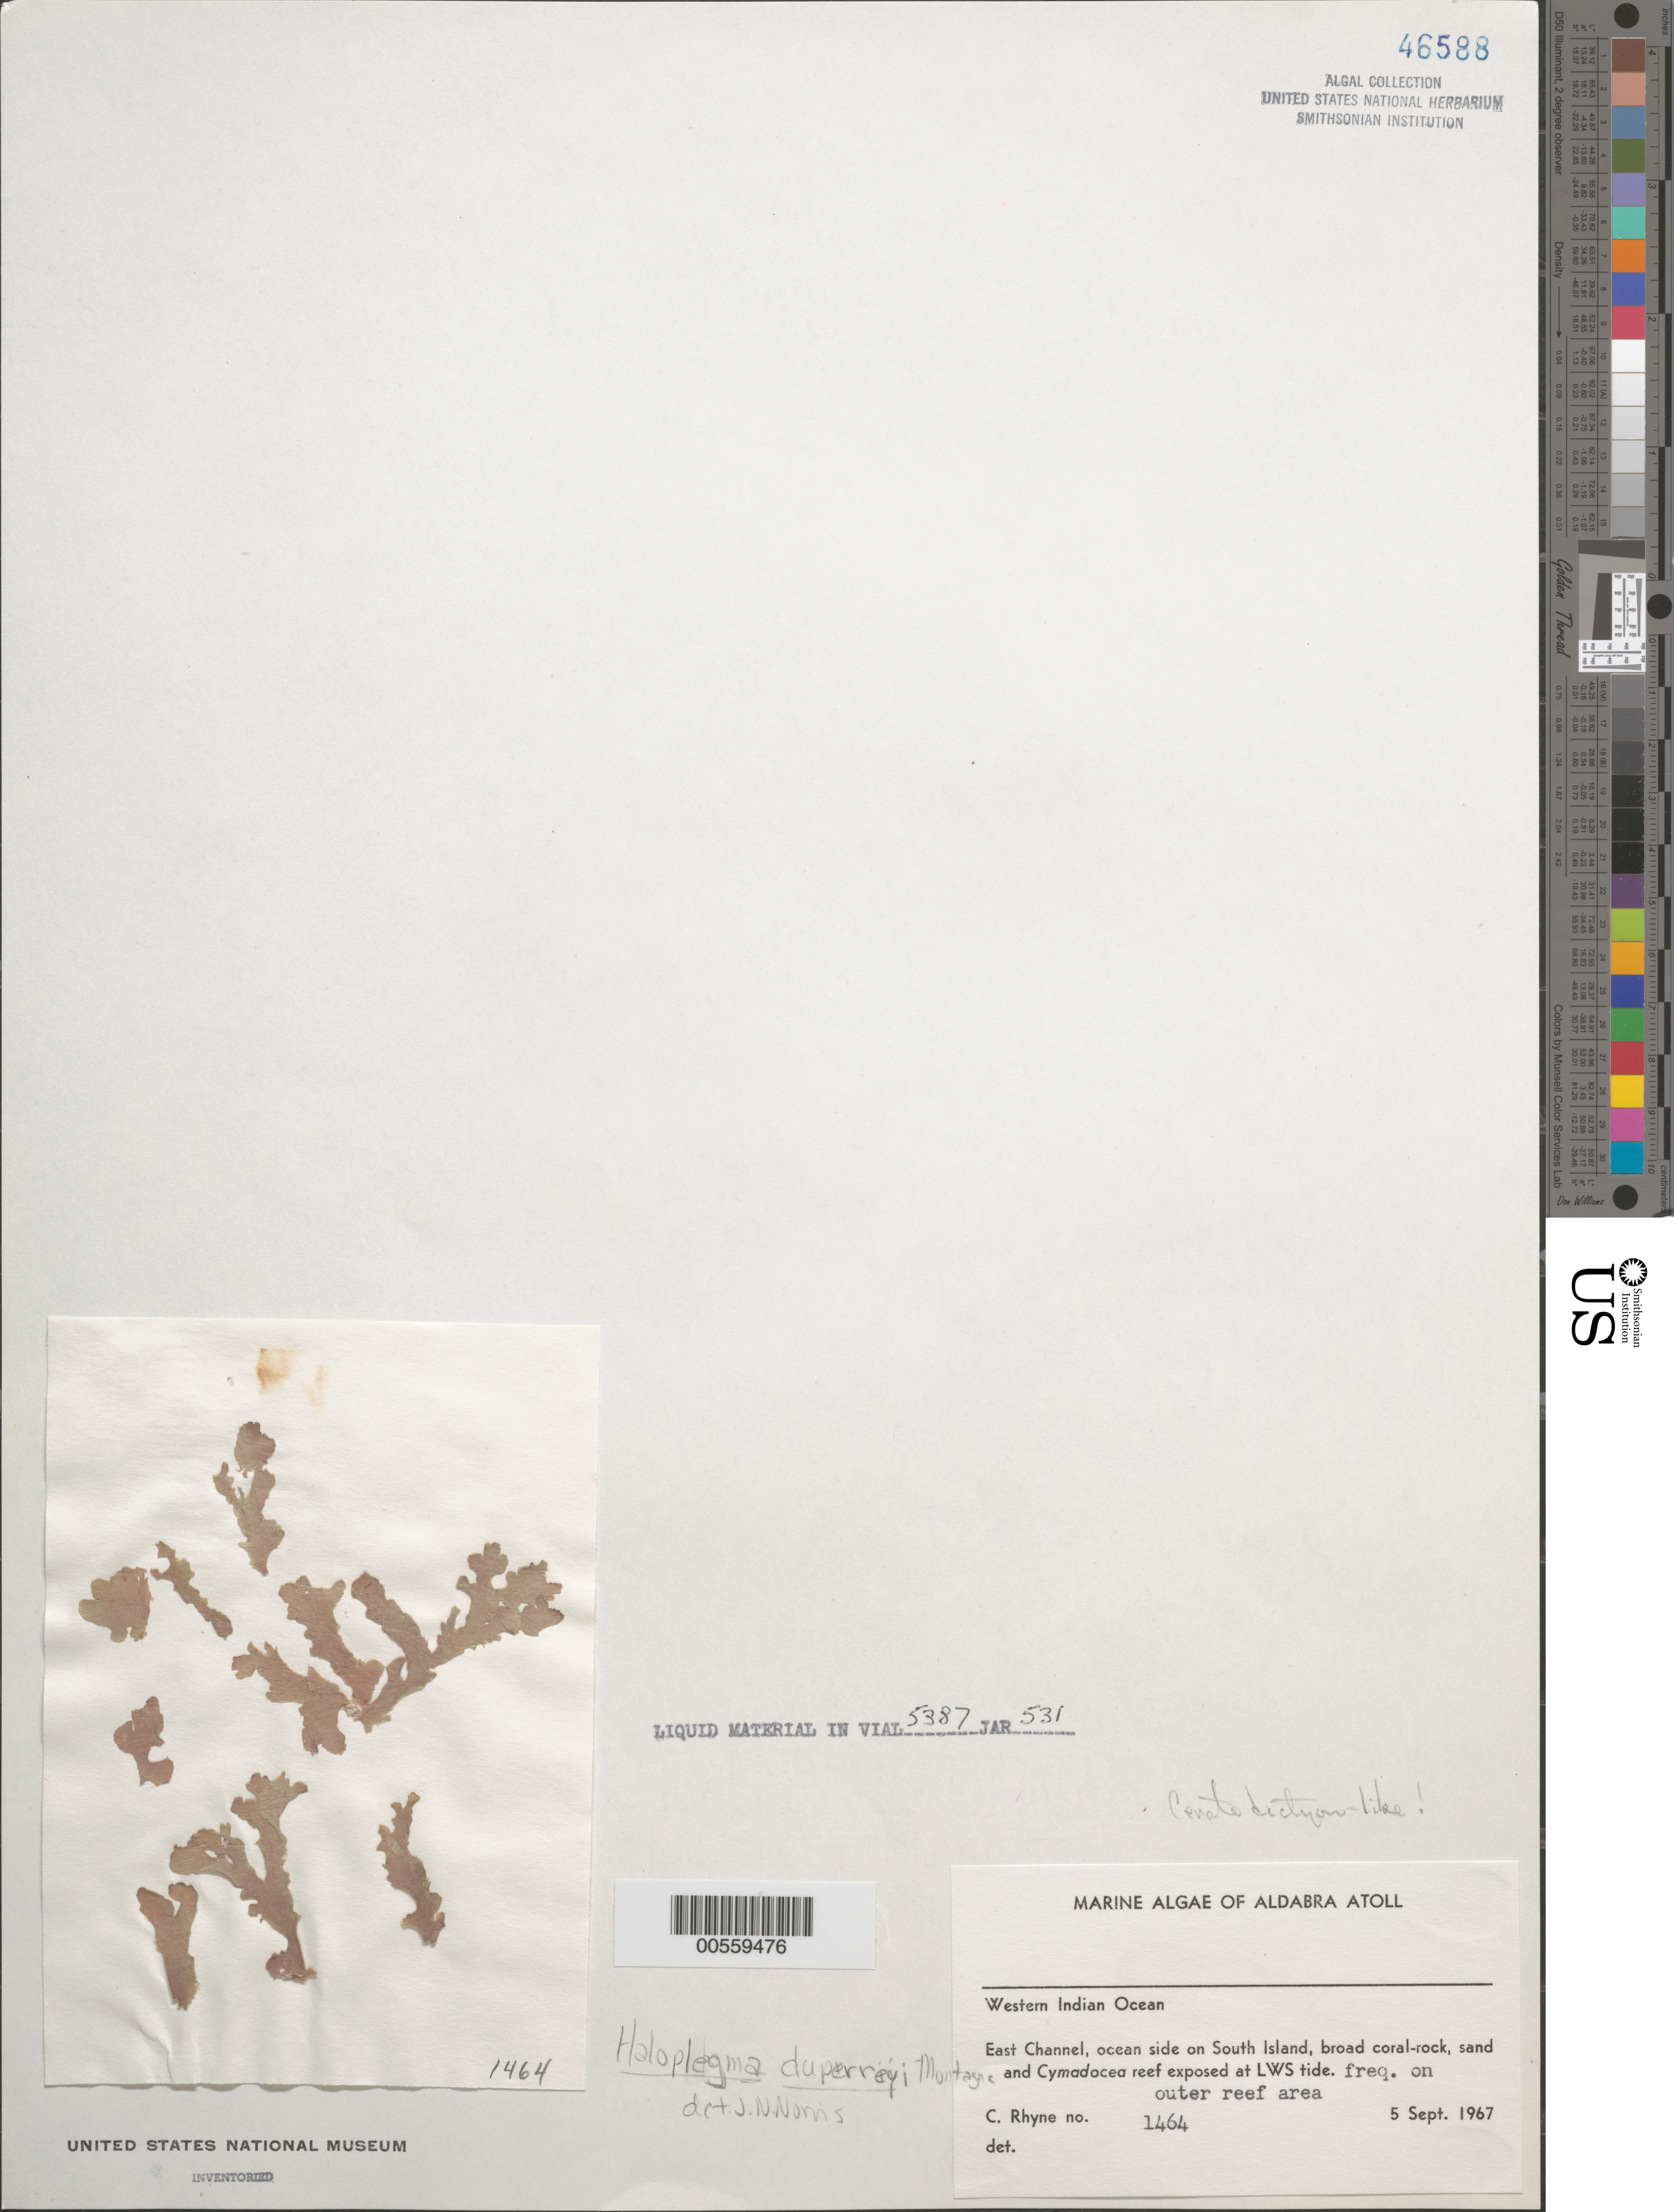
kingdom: Plantae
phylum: Rhodophyta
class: Florideophyceae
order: Ceramiales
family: Wrangeliaceae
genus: Haloplegma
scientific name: Haloplegma duperreyi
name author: Mont.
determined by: Norris, James N.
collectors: C. Rhyne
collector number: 1464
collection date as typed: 05 Sep 1967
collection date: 1967-09-05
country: Seychelles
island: Aldabra Atoll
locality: East Channel, South Islet.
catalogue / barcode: US 46588